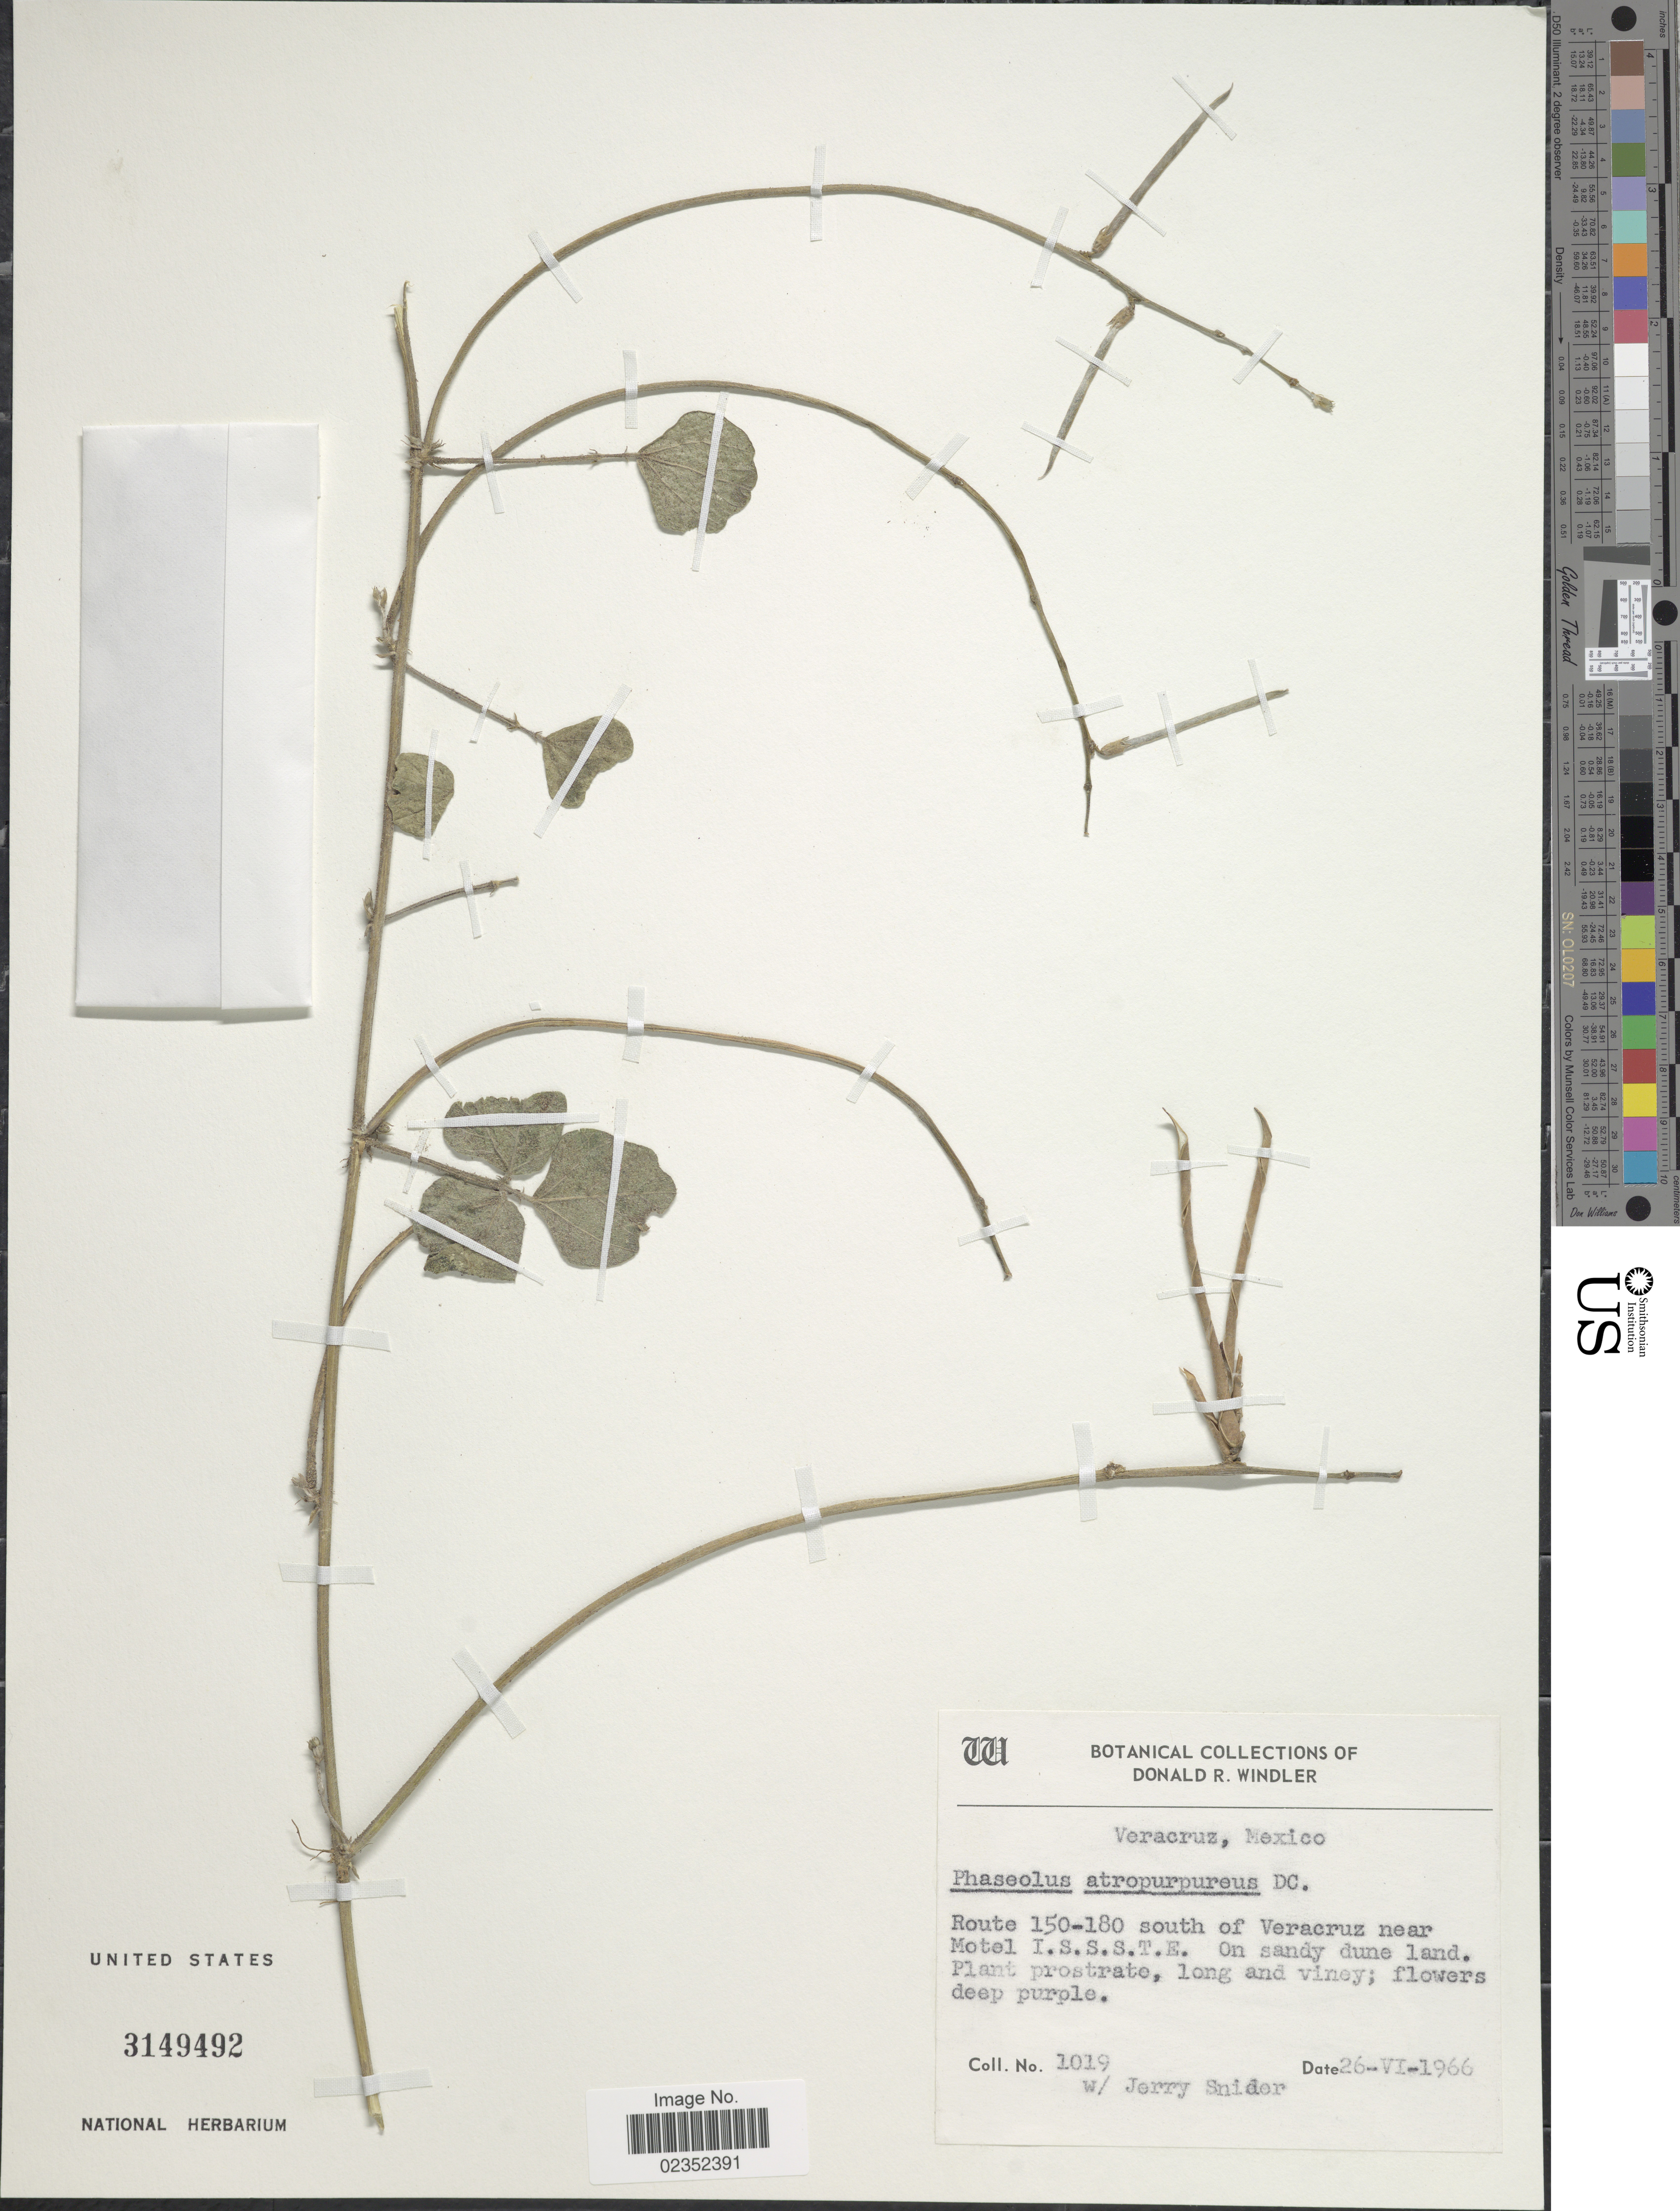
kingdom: Plantae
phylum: Tracheophyta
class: Magnoliopsida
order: Fabales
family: Fabaceae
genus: Macroptilium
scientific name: Macroptilium atropurpureum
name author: (DC.) Urb.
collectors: D. Windler & J. Snider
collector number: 1019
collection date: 1966-06-26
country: Mexico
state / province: Veracruz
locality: Veracruz. Route 150-180 south of Veracruz near Motel I.S.S.S.T.E. On sandy dune land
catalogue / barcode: US 3149492